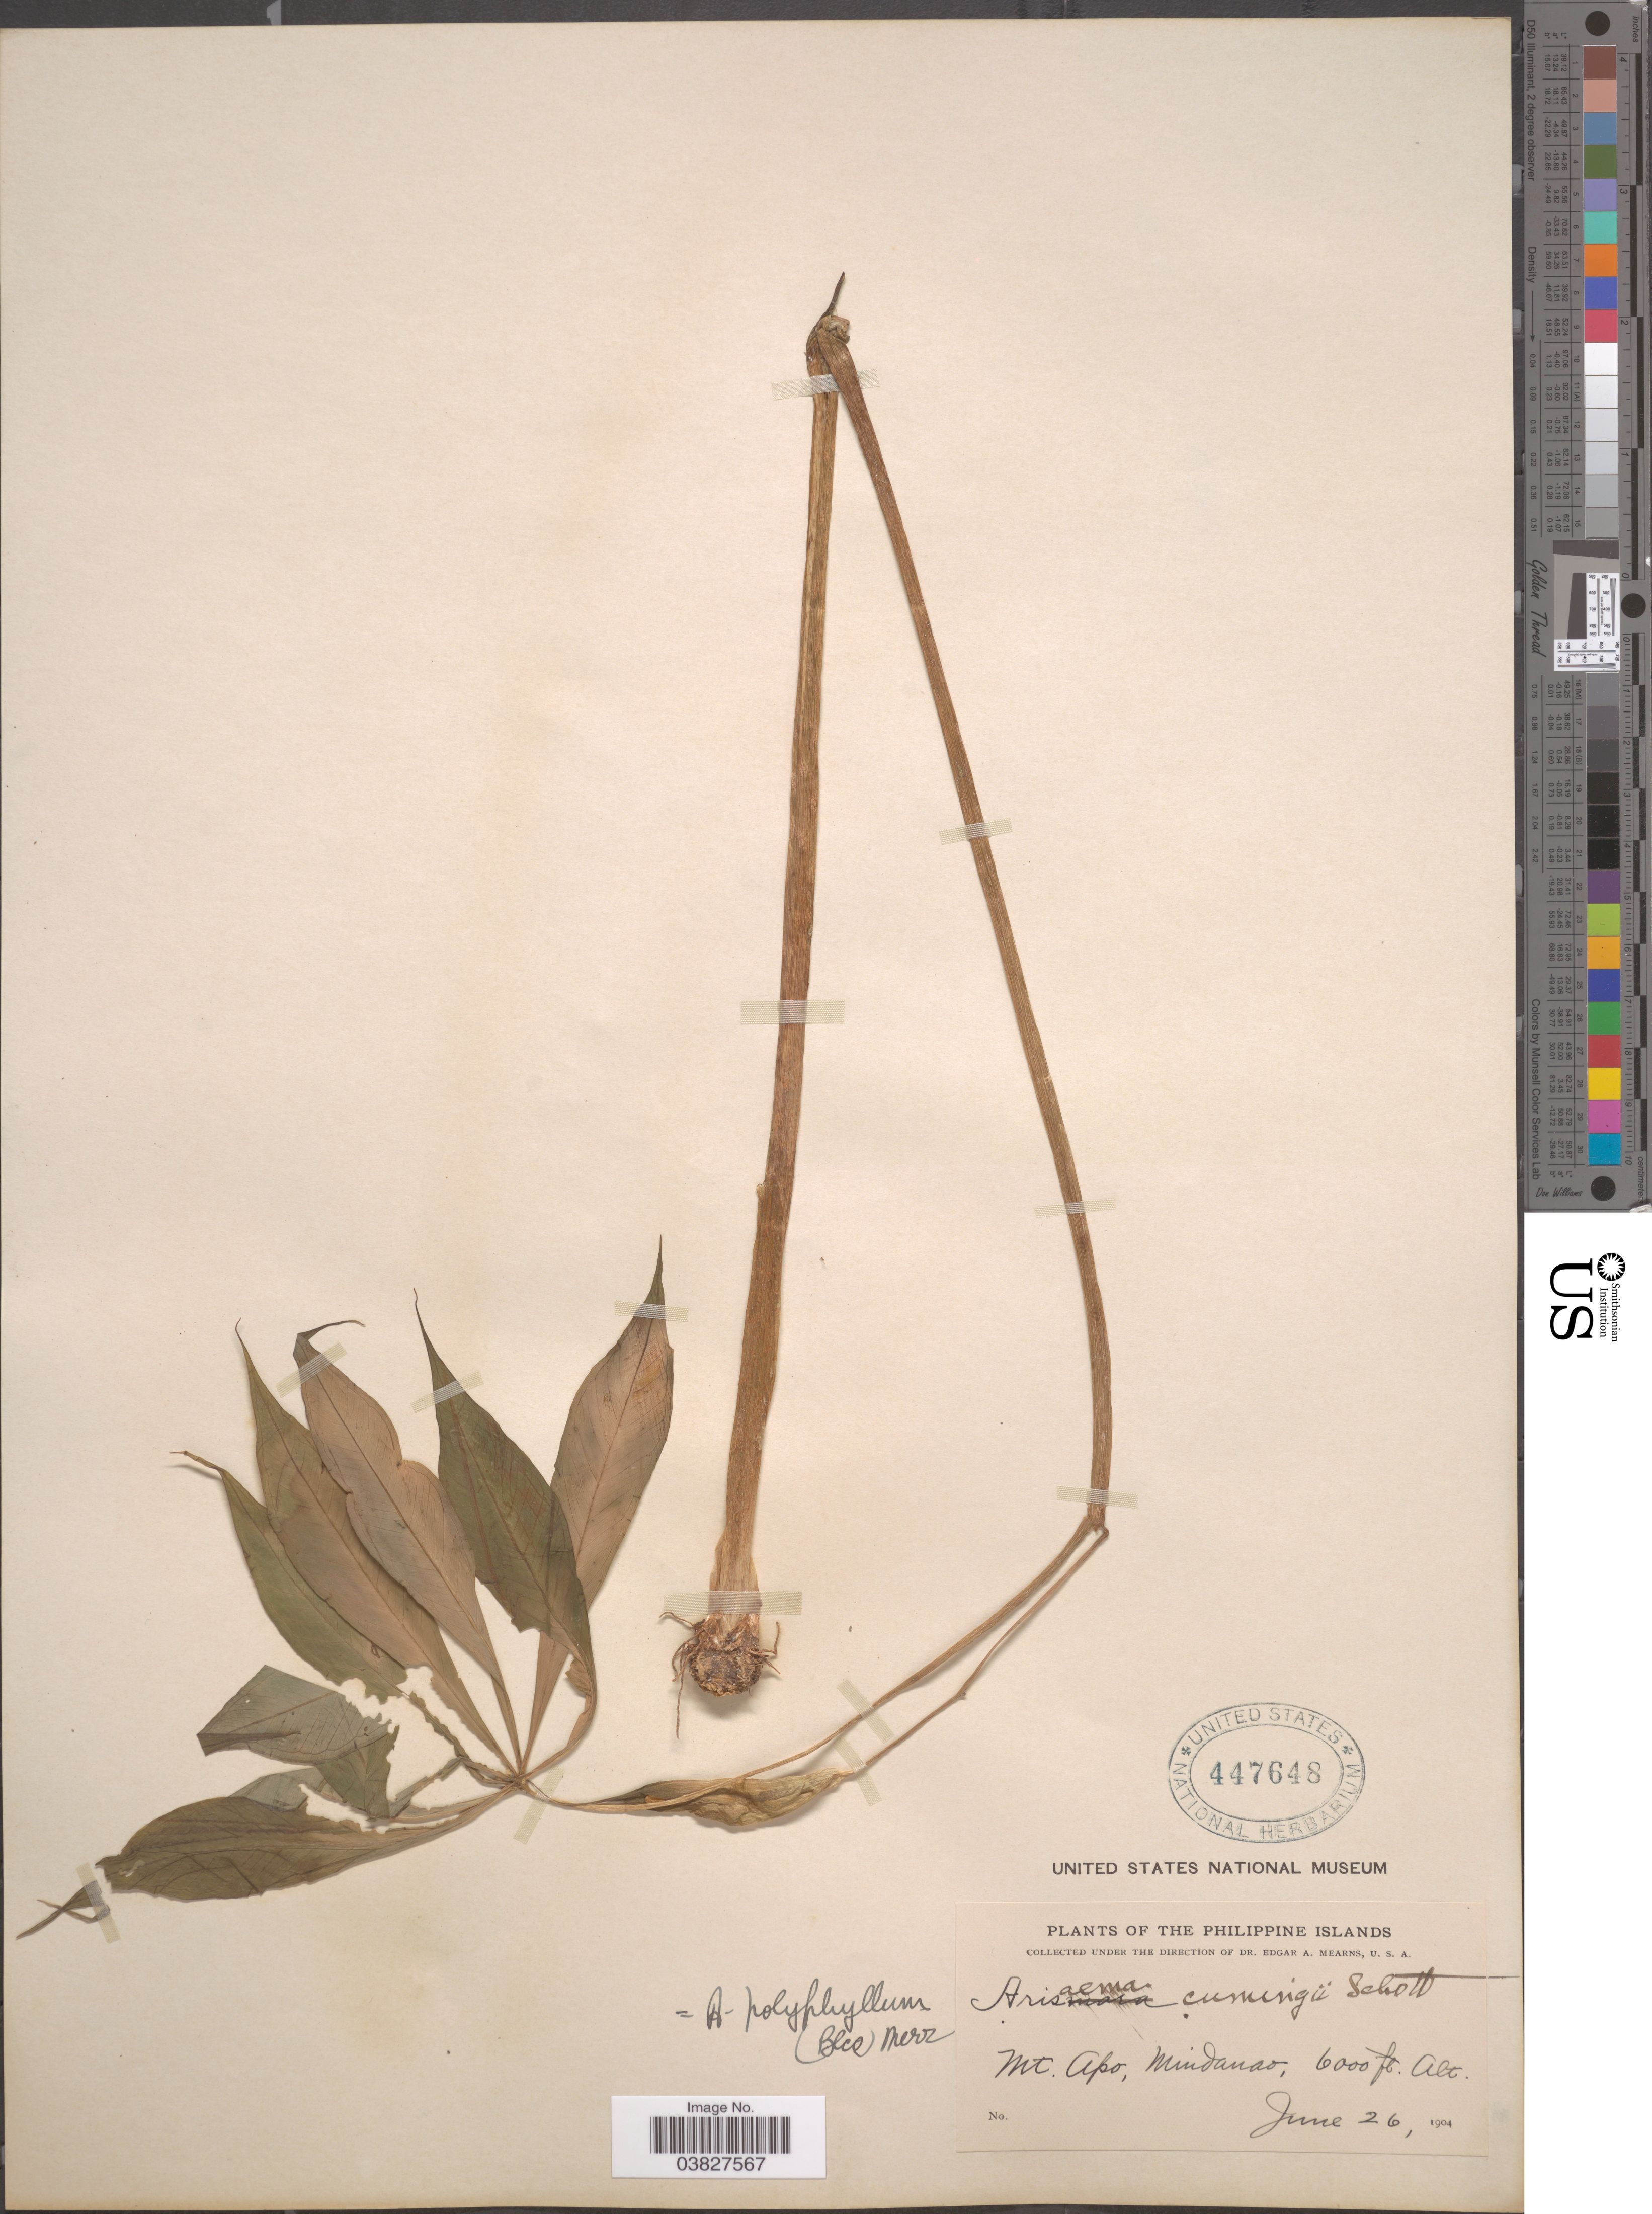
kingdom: Plantae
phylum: Tracheophyta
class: Liliopsida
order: Alismatales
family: Araceae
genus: Arisaema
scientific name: Arisaema polyphyllum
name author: (Blanco) Merr.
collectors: E. A. Mearns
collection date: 1904-06-26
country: Philippines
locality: Mt. Apo, Mindanao.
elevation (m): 1829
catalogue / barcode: US 447648